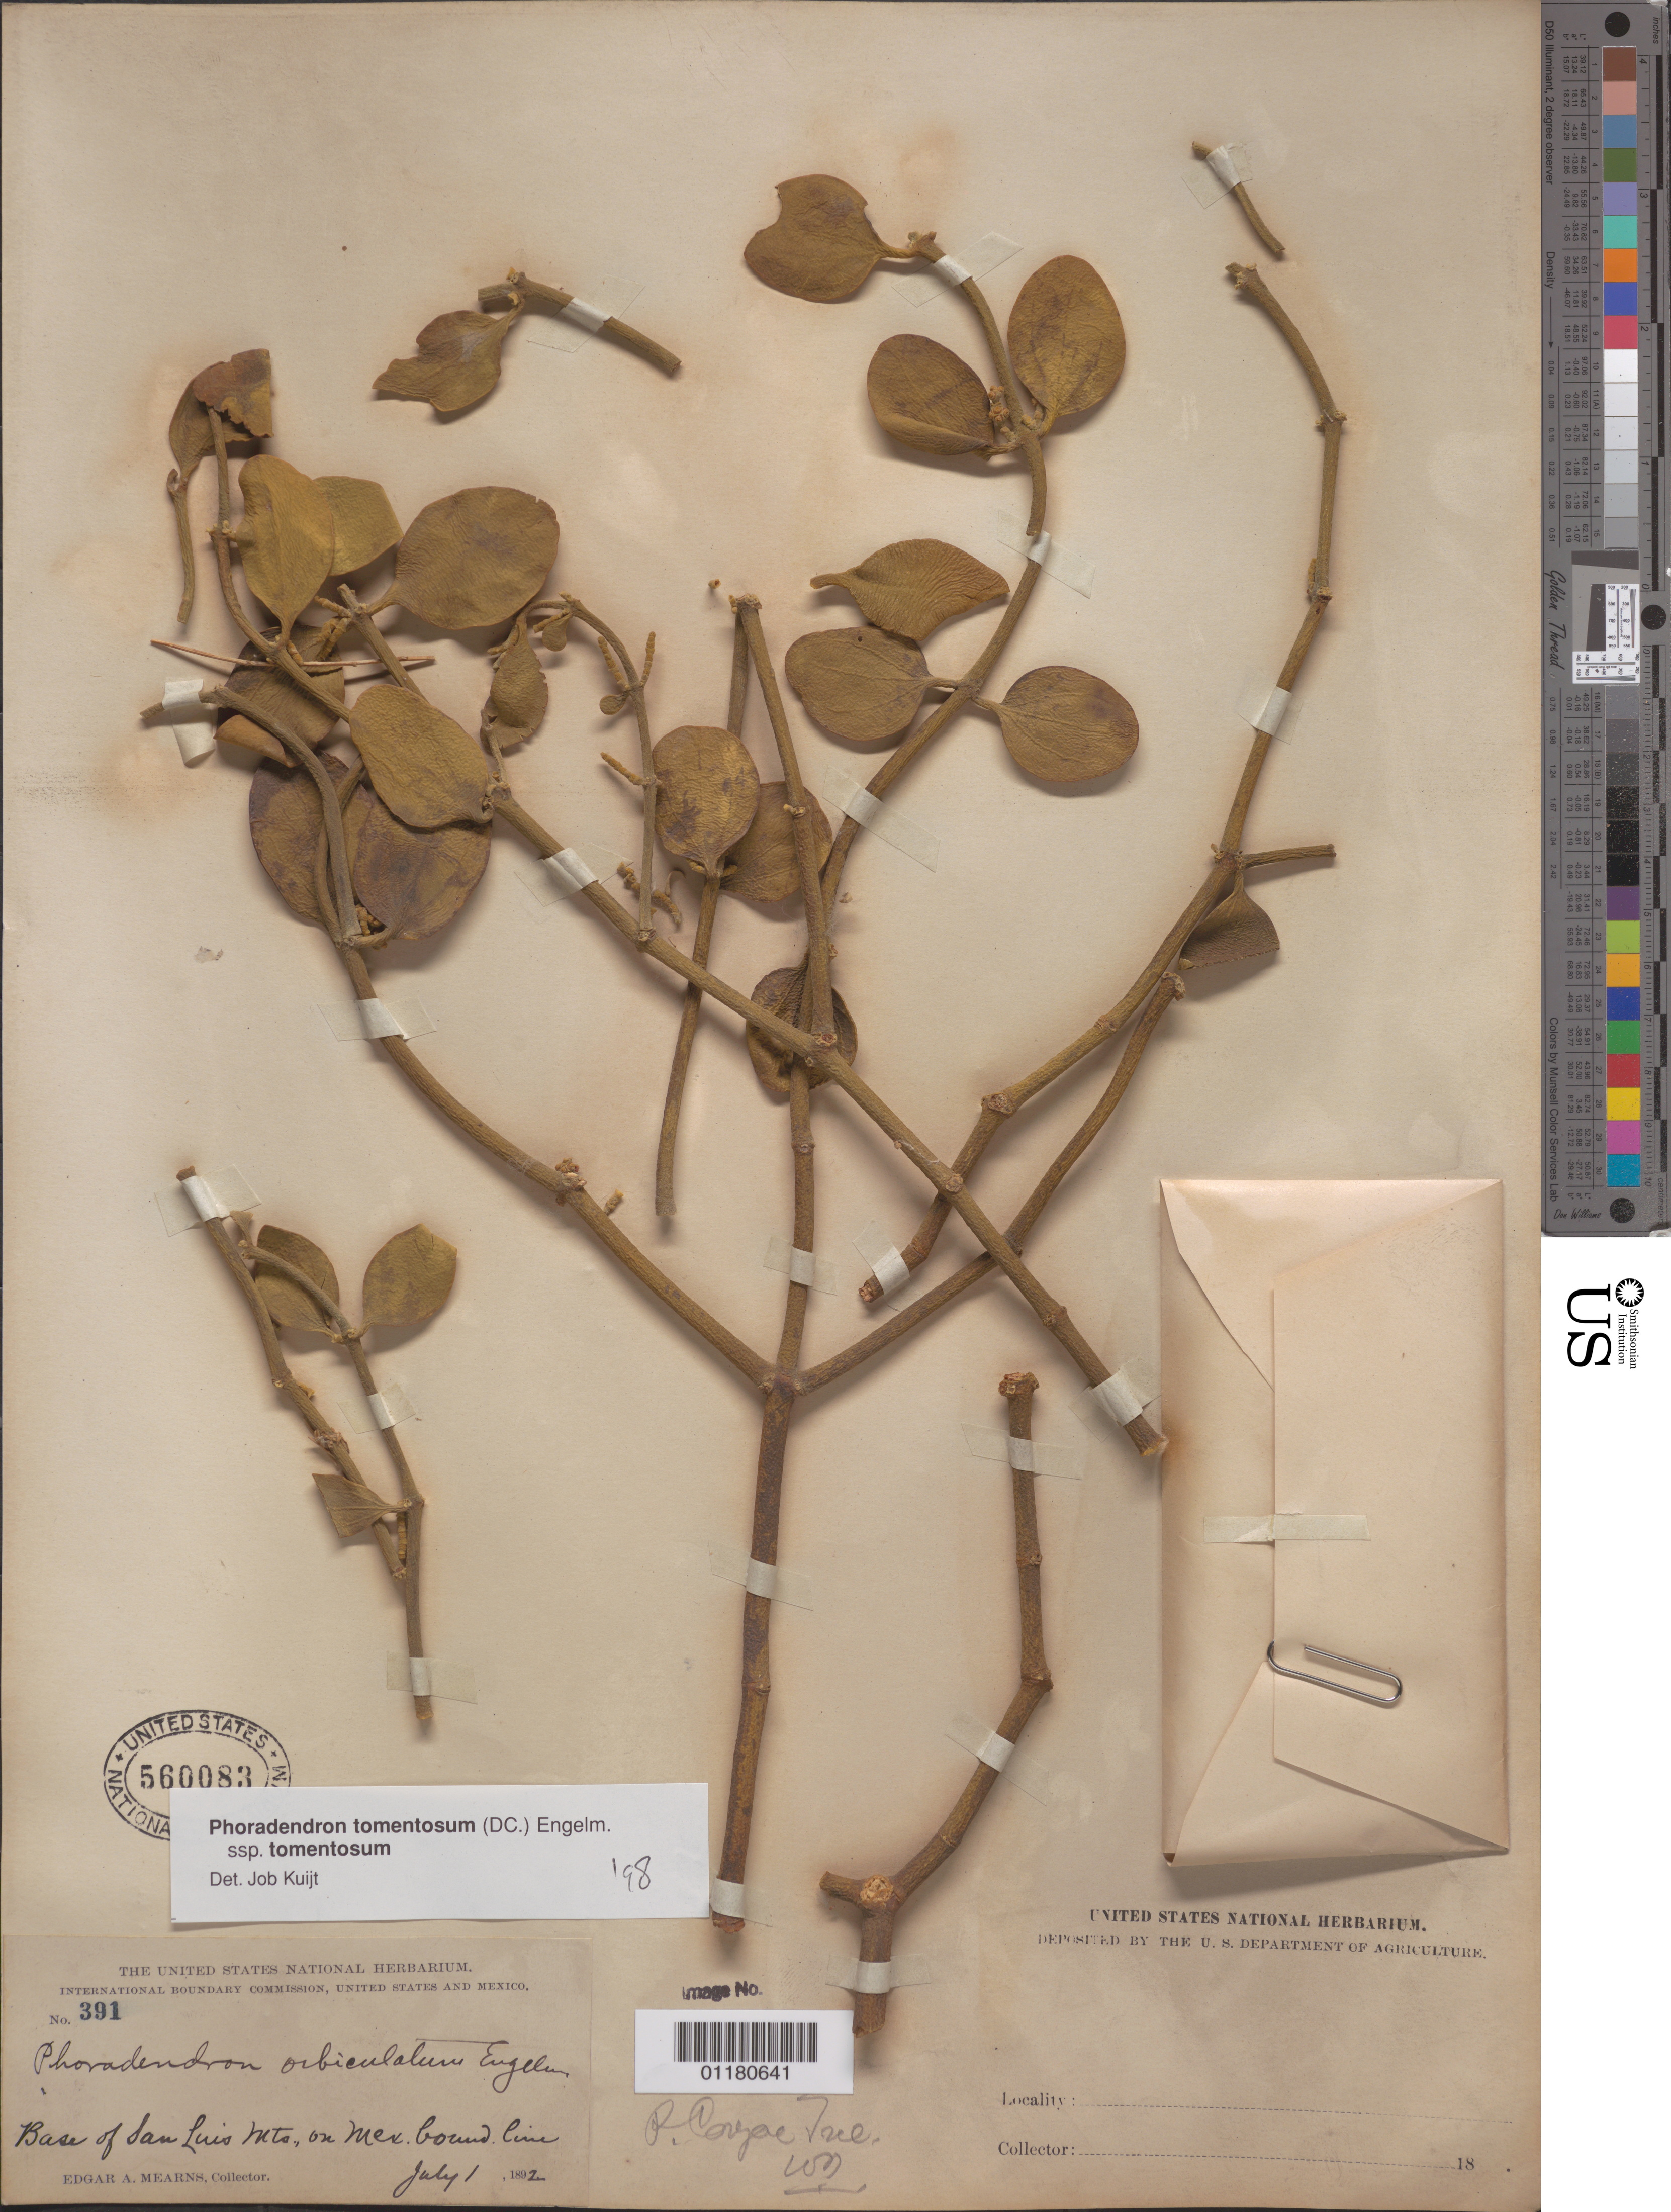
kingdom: Plantae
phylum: Tracheophyta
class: Magnoliopsida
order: Santalales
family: Viscaceae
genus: Phoradendron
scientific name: Phoradendron tomentosum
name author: DC.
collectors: E. A. Mearns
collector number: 391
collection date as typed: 01 Jul 1892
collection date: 1892-07-01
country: Mexico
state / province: Chihuahua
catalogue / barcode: US 560083